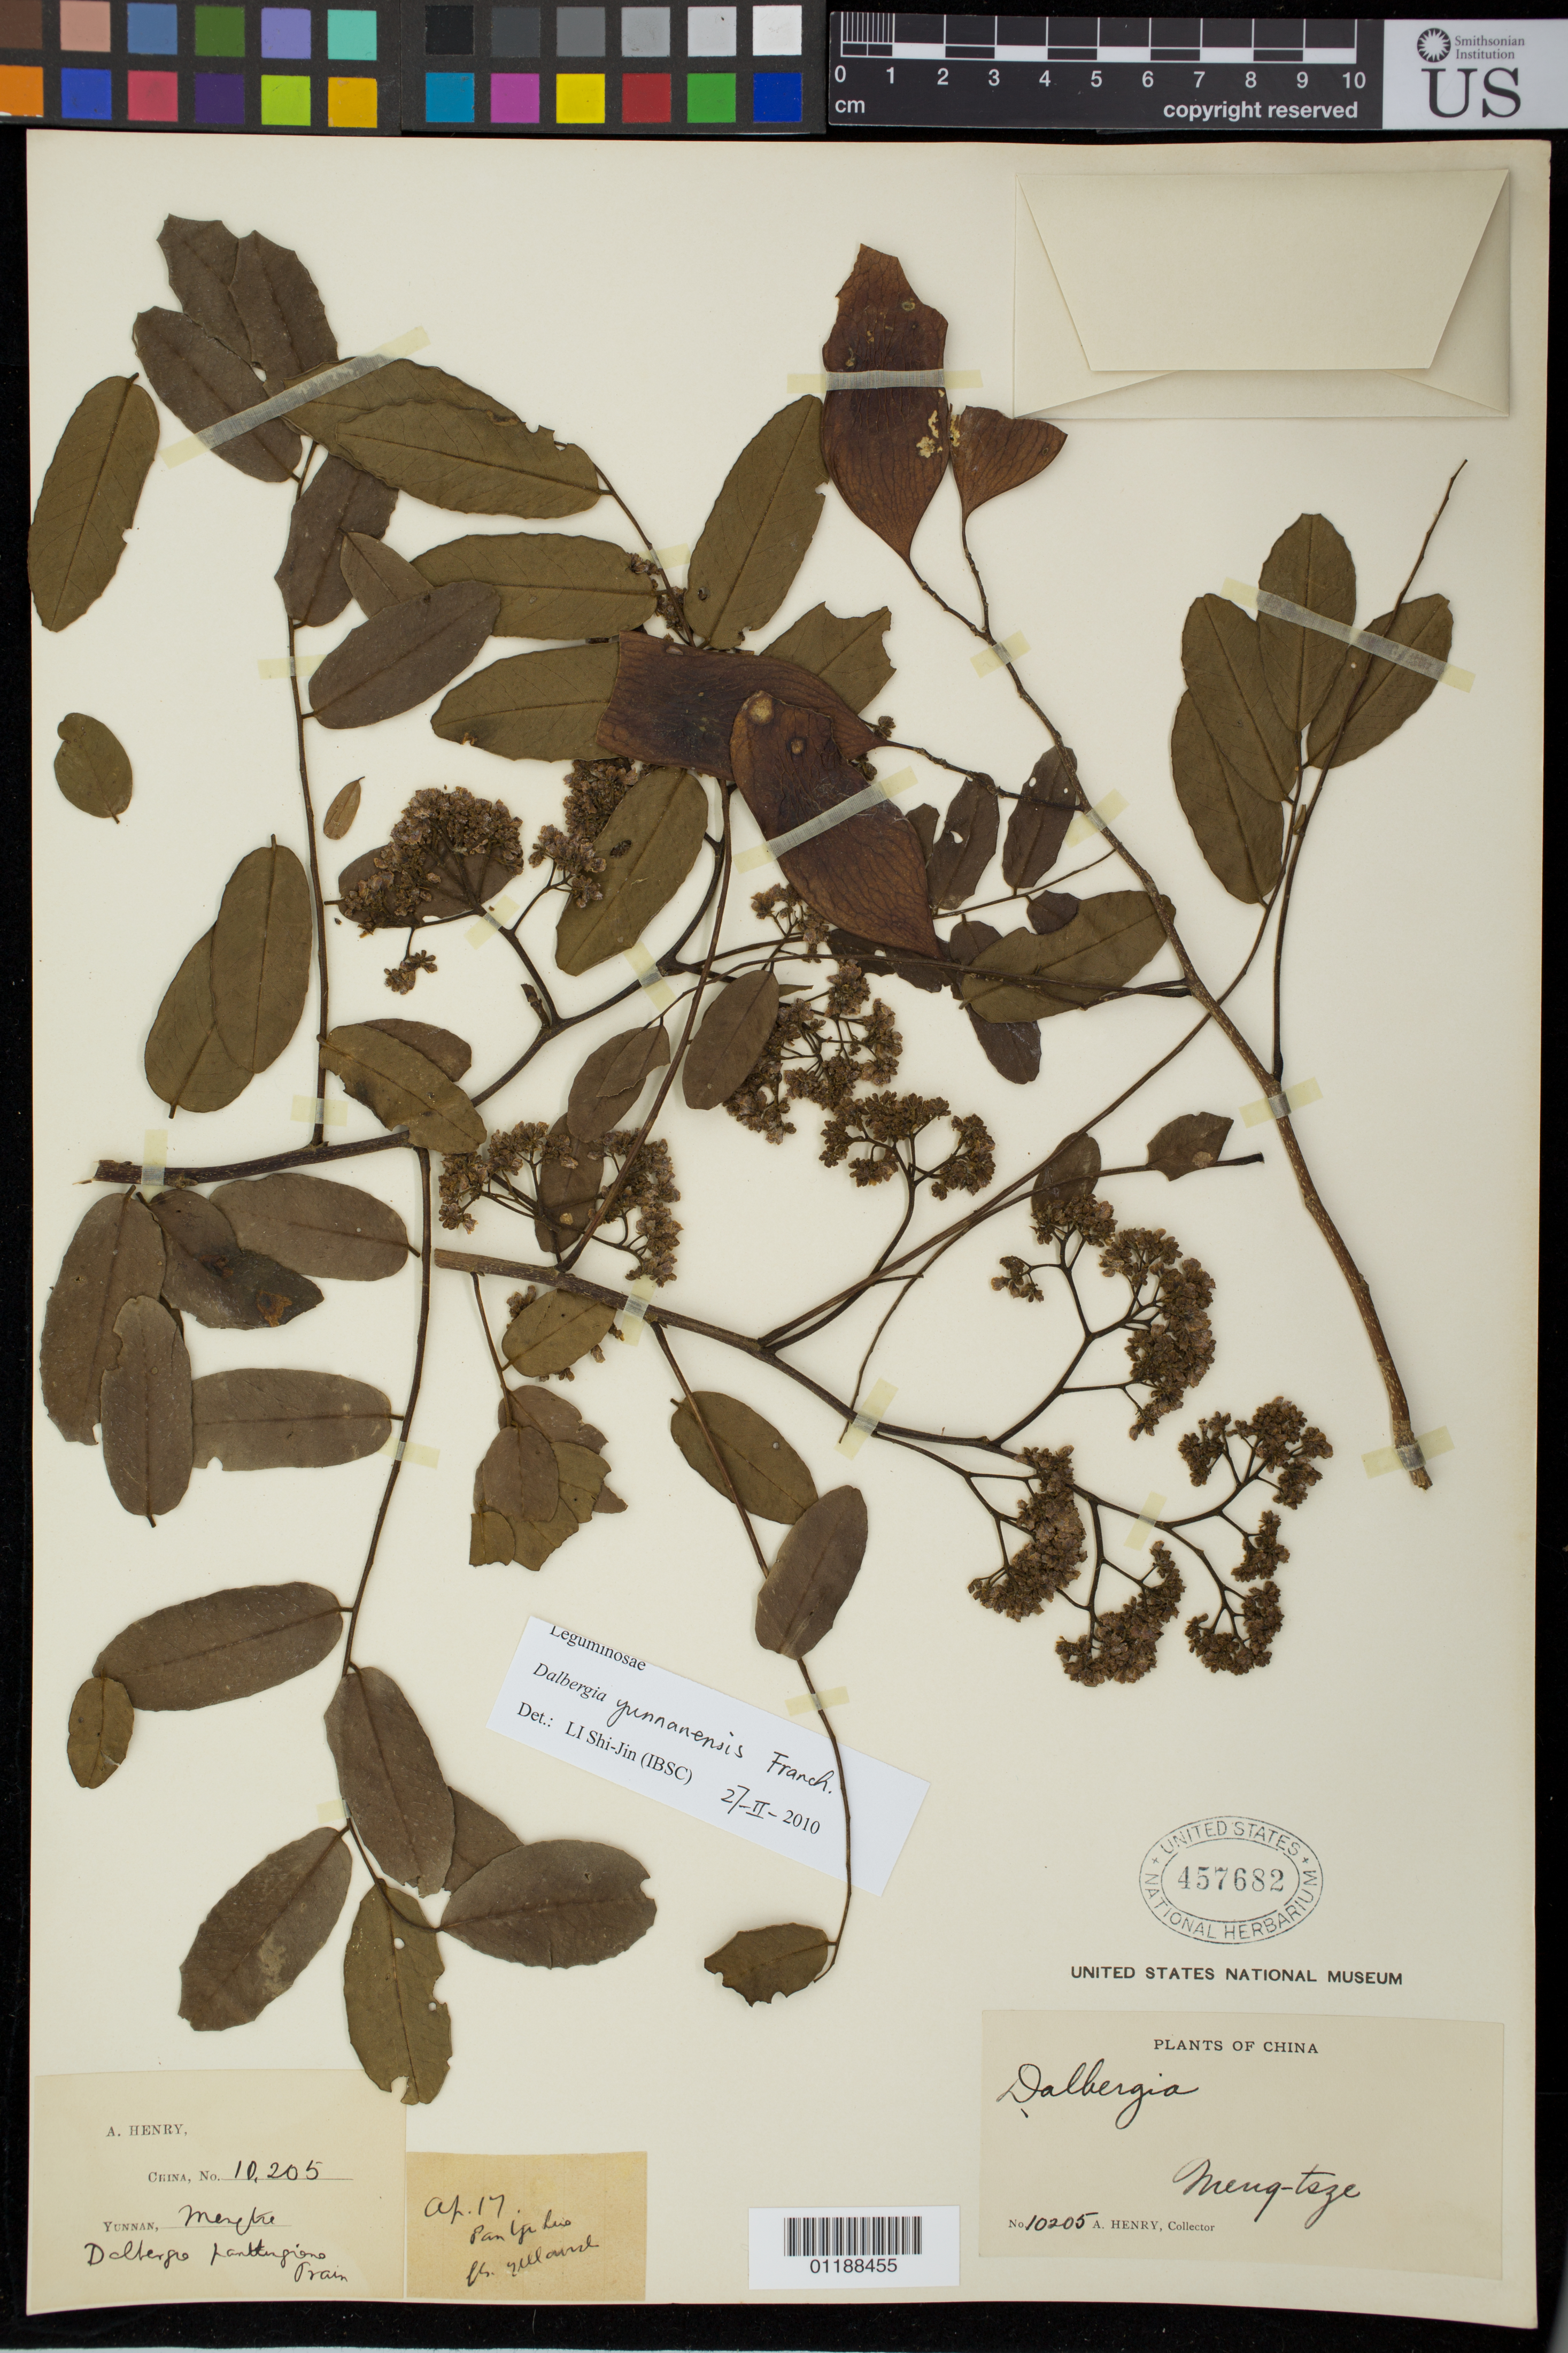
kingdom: Plantae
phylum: Tracheophyta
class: Magnoliopsida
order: Fabales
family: Fabaceae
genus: Dalbergia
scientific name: Dalbergia yunnanensis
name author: Franch.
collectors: A. Henry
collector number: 10205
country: China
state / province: Yunnan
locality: Meng-tsze.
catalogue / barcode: US 457682